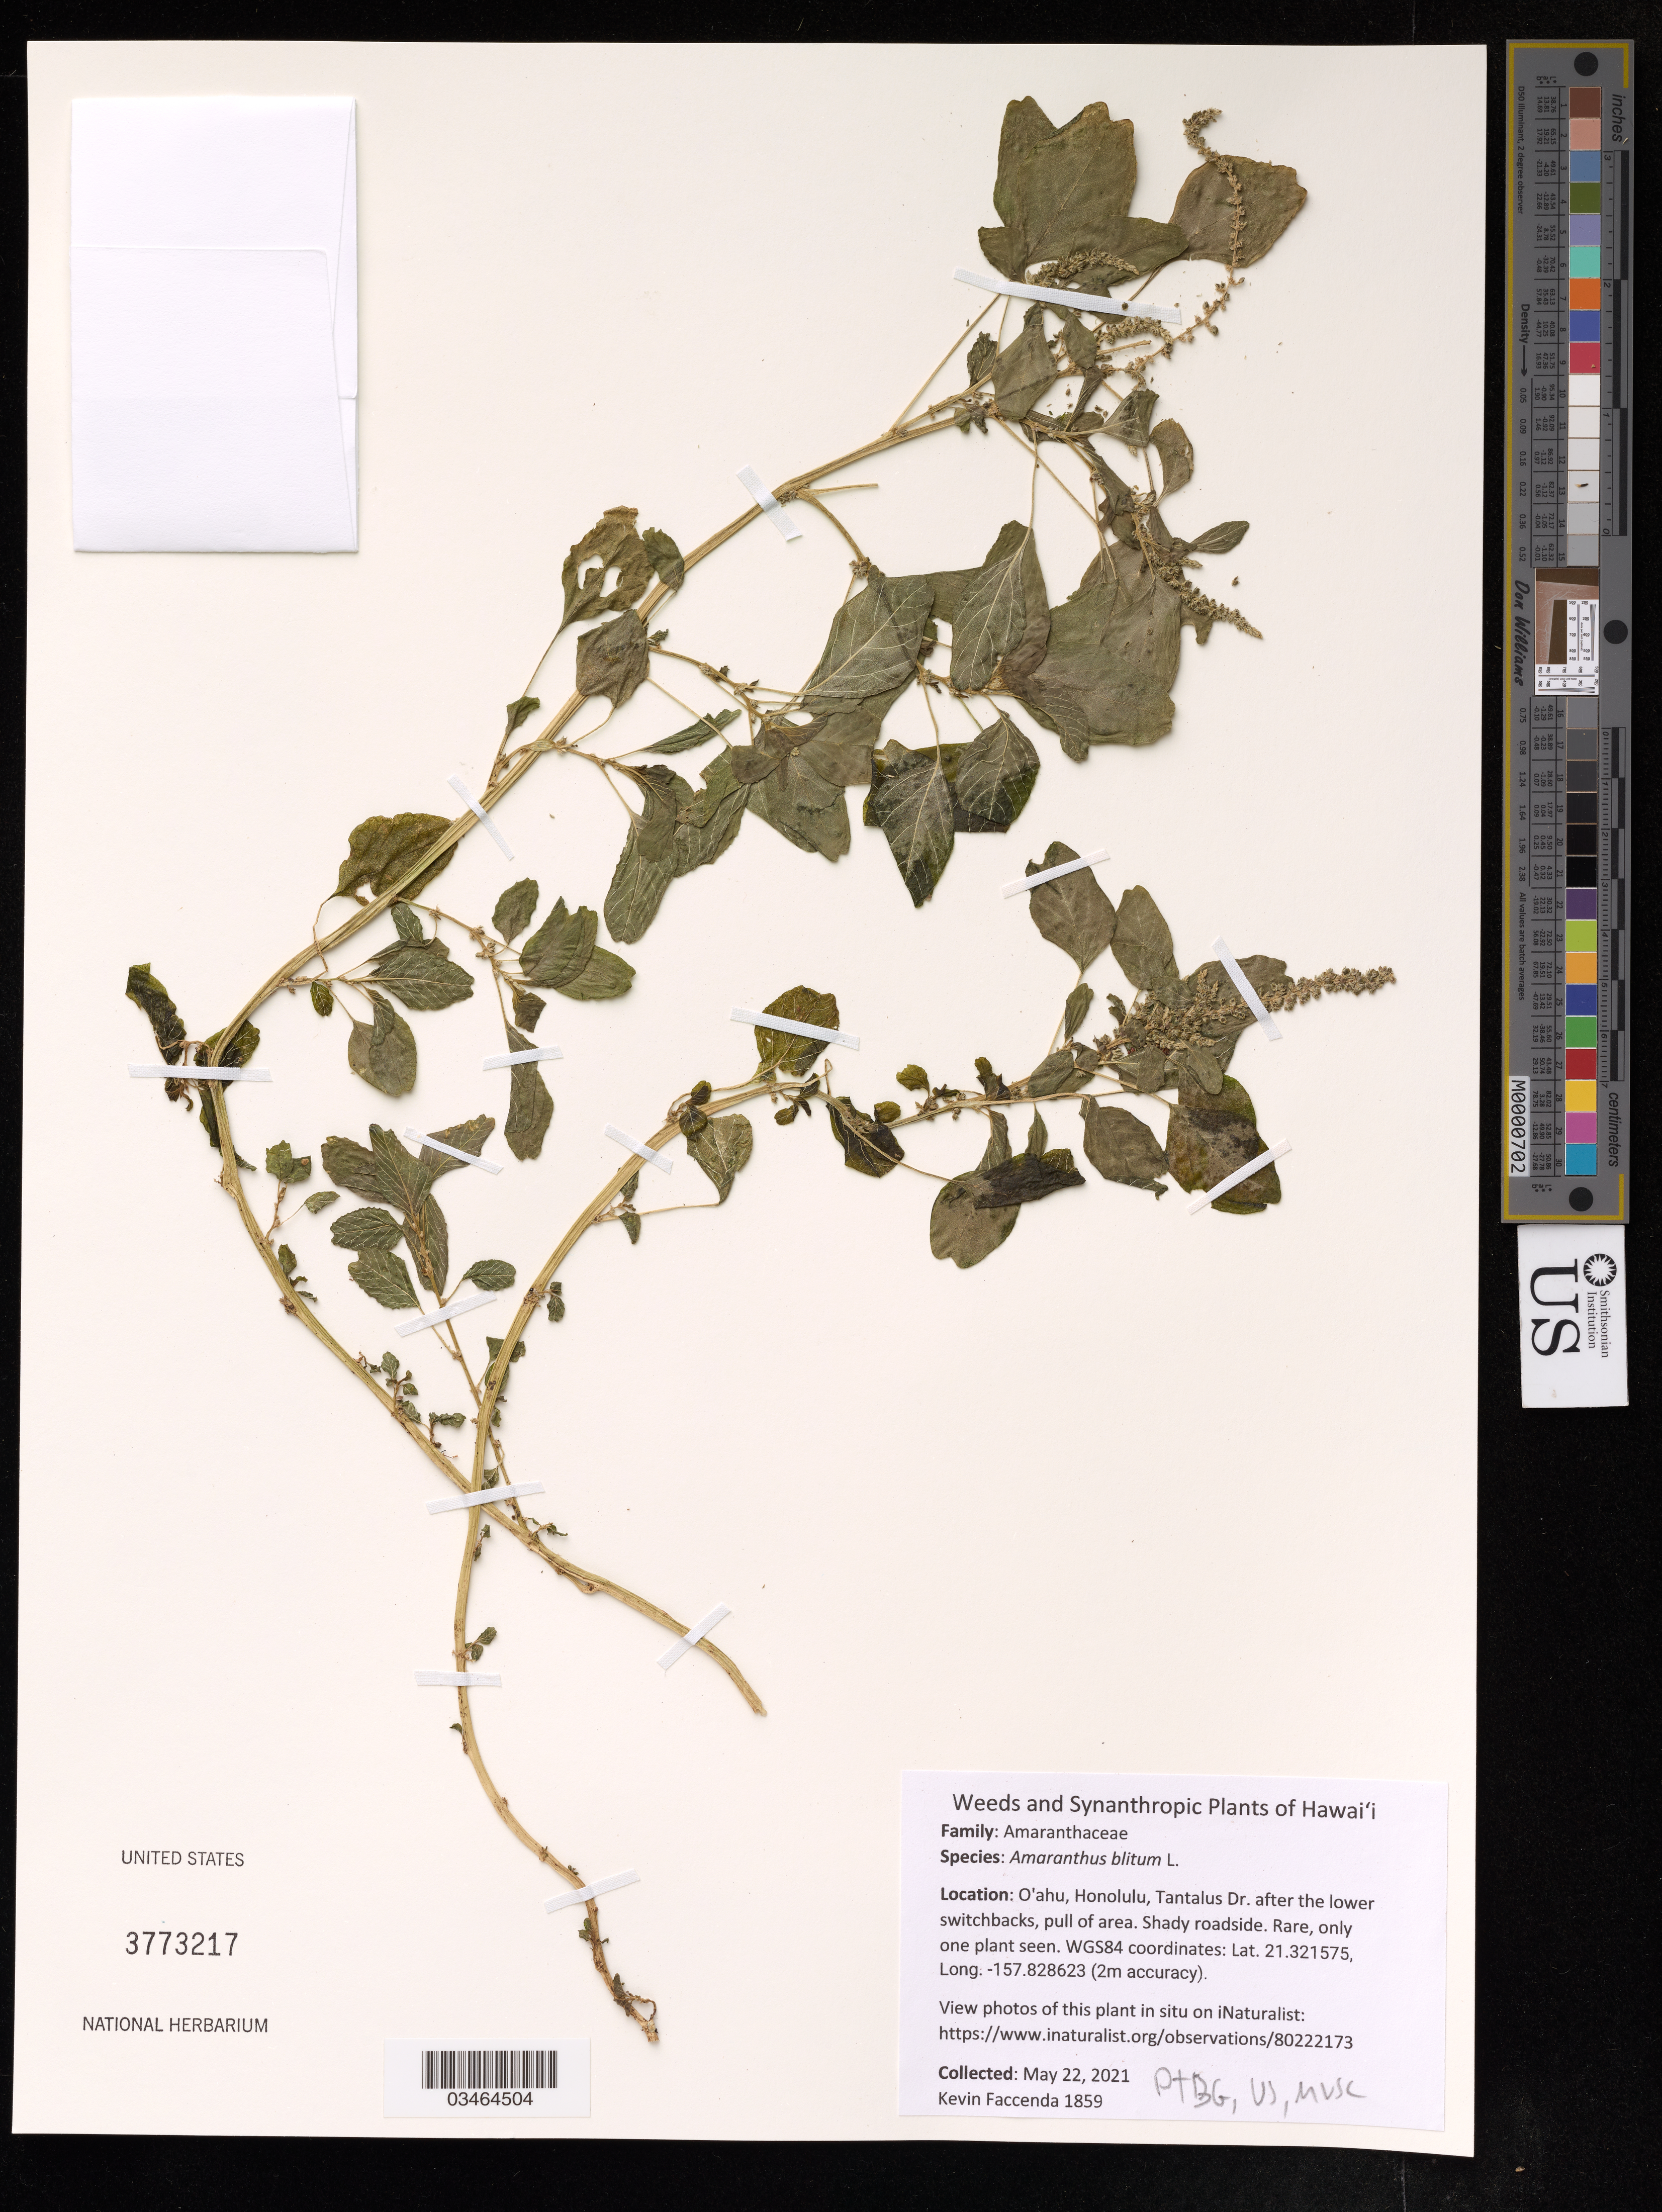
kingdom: Plantae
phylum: Tracheophyta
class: Magnoliopsida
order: Caryophyllales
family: Amaranthaceae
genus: Amaranthus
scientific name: Amaranthus blitum subsp. emarginatus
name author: (Salzm. ex Uline & W.L. Bray) Carretero et al.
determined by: Wagner, W. L., (BOT), Smithsonian Institution - National Museum of Natural History (UNITED STATES)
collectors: K. Faccenda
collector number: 1859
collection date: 2021-05-22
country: United States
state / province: Hawaii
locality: O'aho, Honolulu, Tantalus Dr.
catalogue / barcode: US 3773217